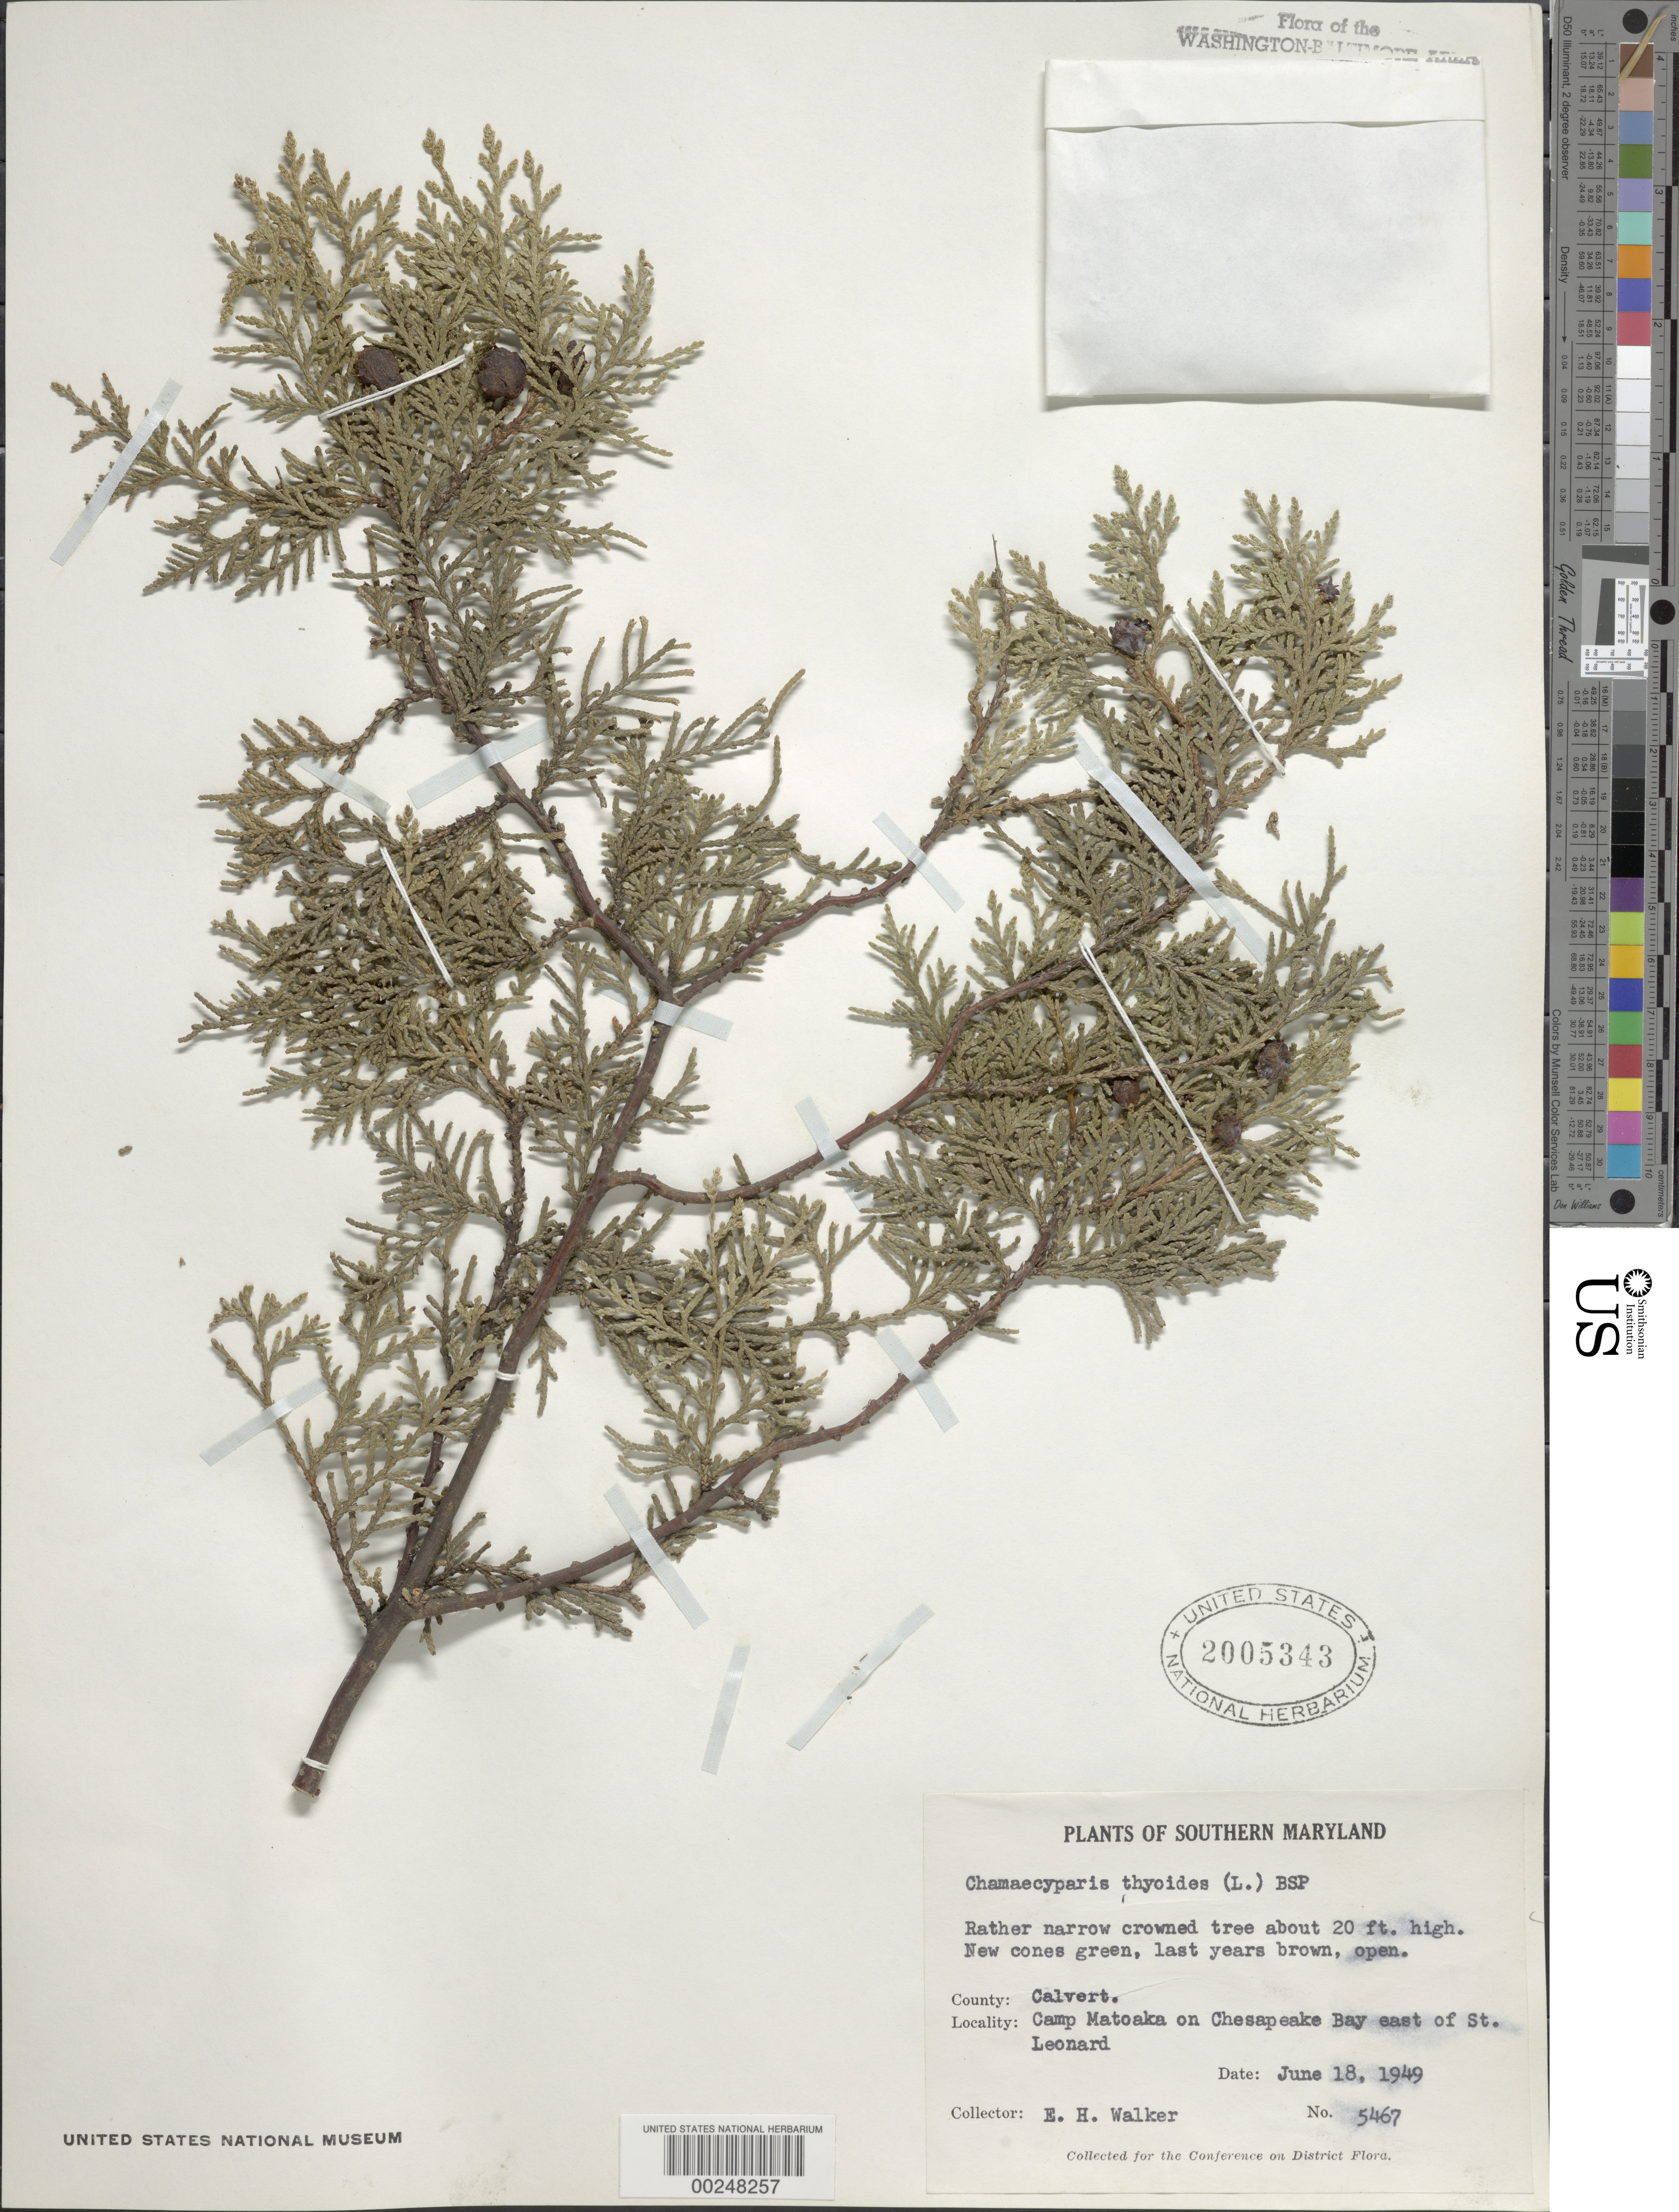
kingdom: Plantae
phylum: Tracheophyta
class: Pinopsida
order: Pinales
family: Cupressaceae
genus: Chamaecyparis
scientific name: Chamaecyparis thyoides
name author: (L.) Britton, Stearns & Poggenb.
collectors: E. H. Walker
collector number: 5467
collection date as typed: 18 Jun 1949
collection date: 1949-06-18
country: United States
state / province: Maryland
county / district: Calvert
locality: Camp Matoaka on Chesapeake Bay E to St Leonard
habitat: Open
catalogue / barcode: US 2005343